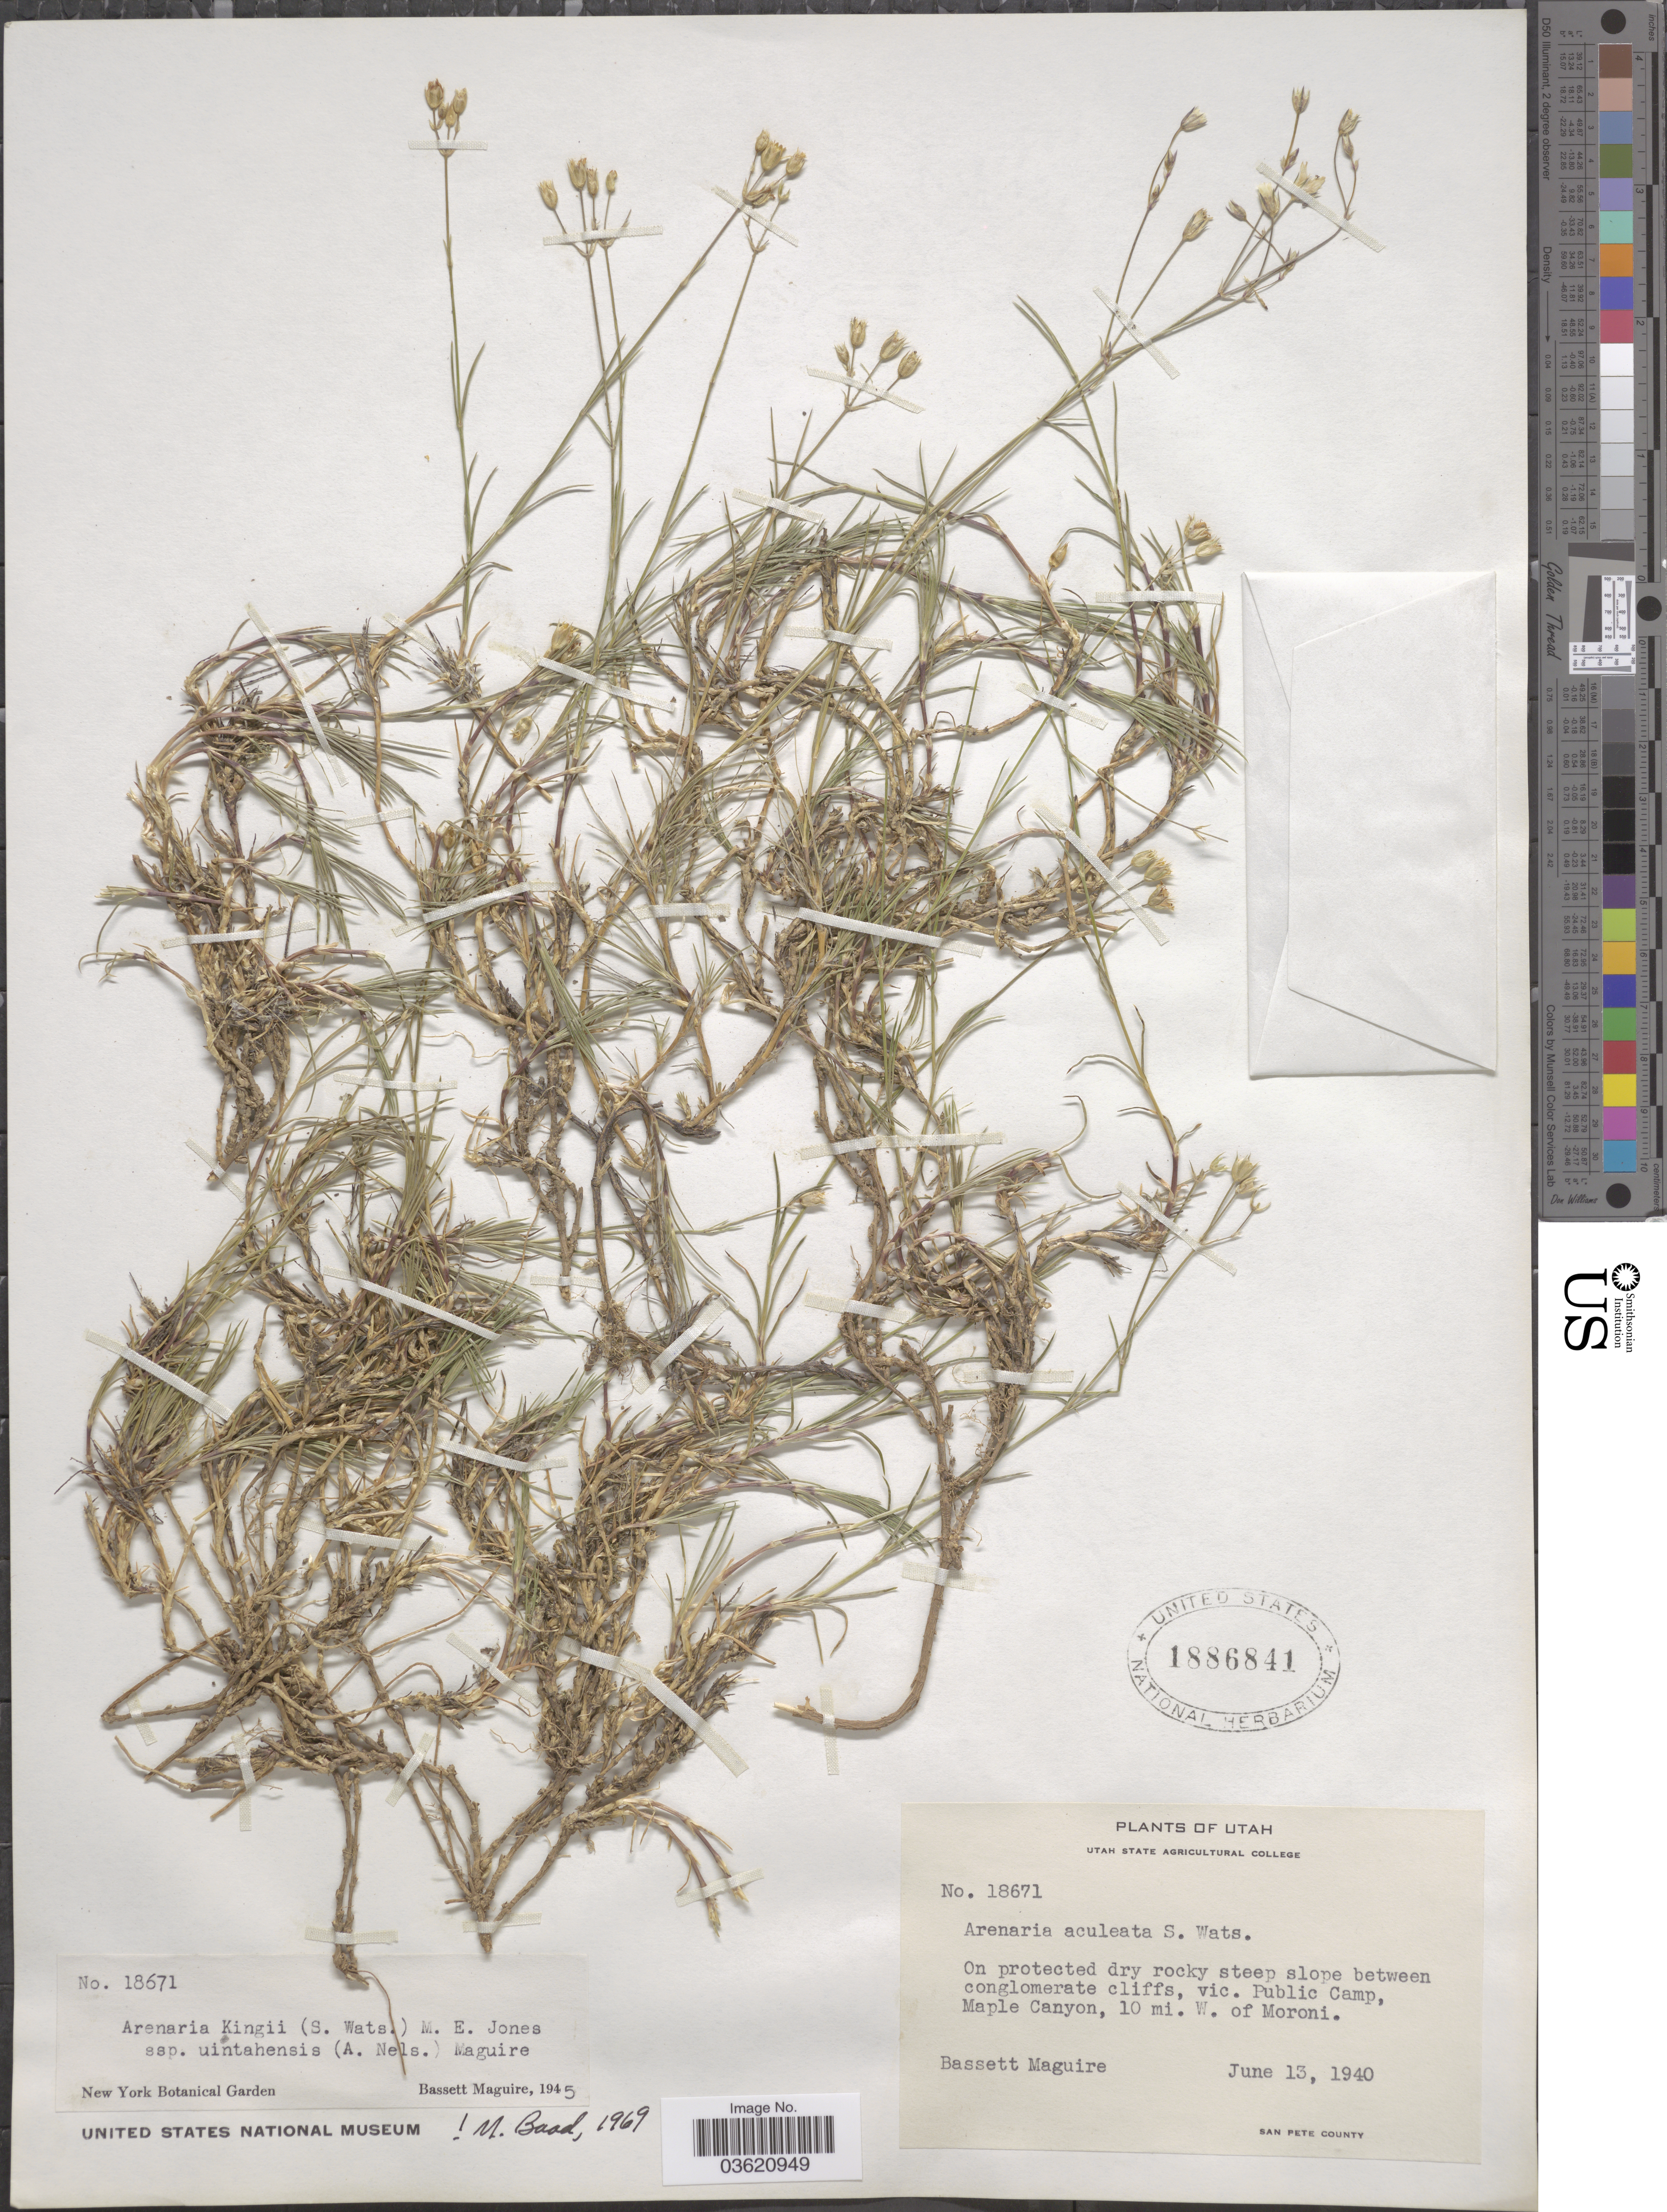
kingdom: Plantae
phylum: Tracheophyta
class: Magnoliopsida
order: Caryophyllales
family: Caryophyllaceae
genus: Eremogone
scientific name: Eremogone loisiae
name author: N.H. Holmgren & P.K. Holmgren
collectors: B. Maguire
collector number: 18671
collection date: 1940-06-13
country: United States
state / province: Utah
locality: Vic. Public Camp, Maple Canyon, 10 mi. W. of Moroni. San Pete County.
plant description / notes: Cited by N.H. Holmgren & P.K. Holmgren in Brittonia 63(1): 4. 2011.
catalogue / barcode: US 1886841